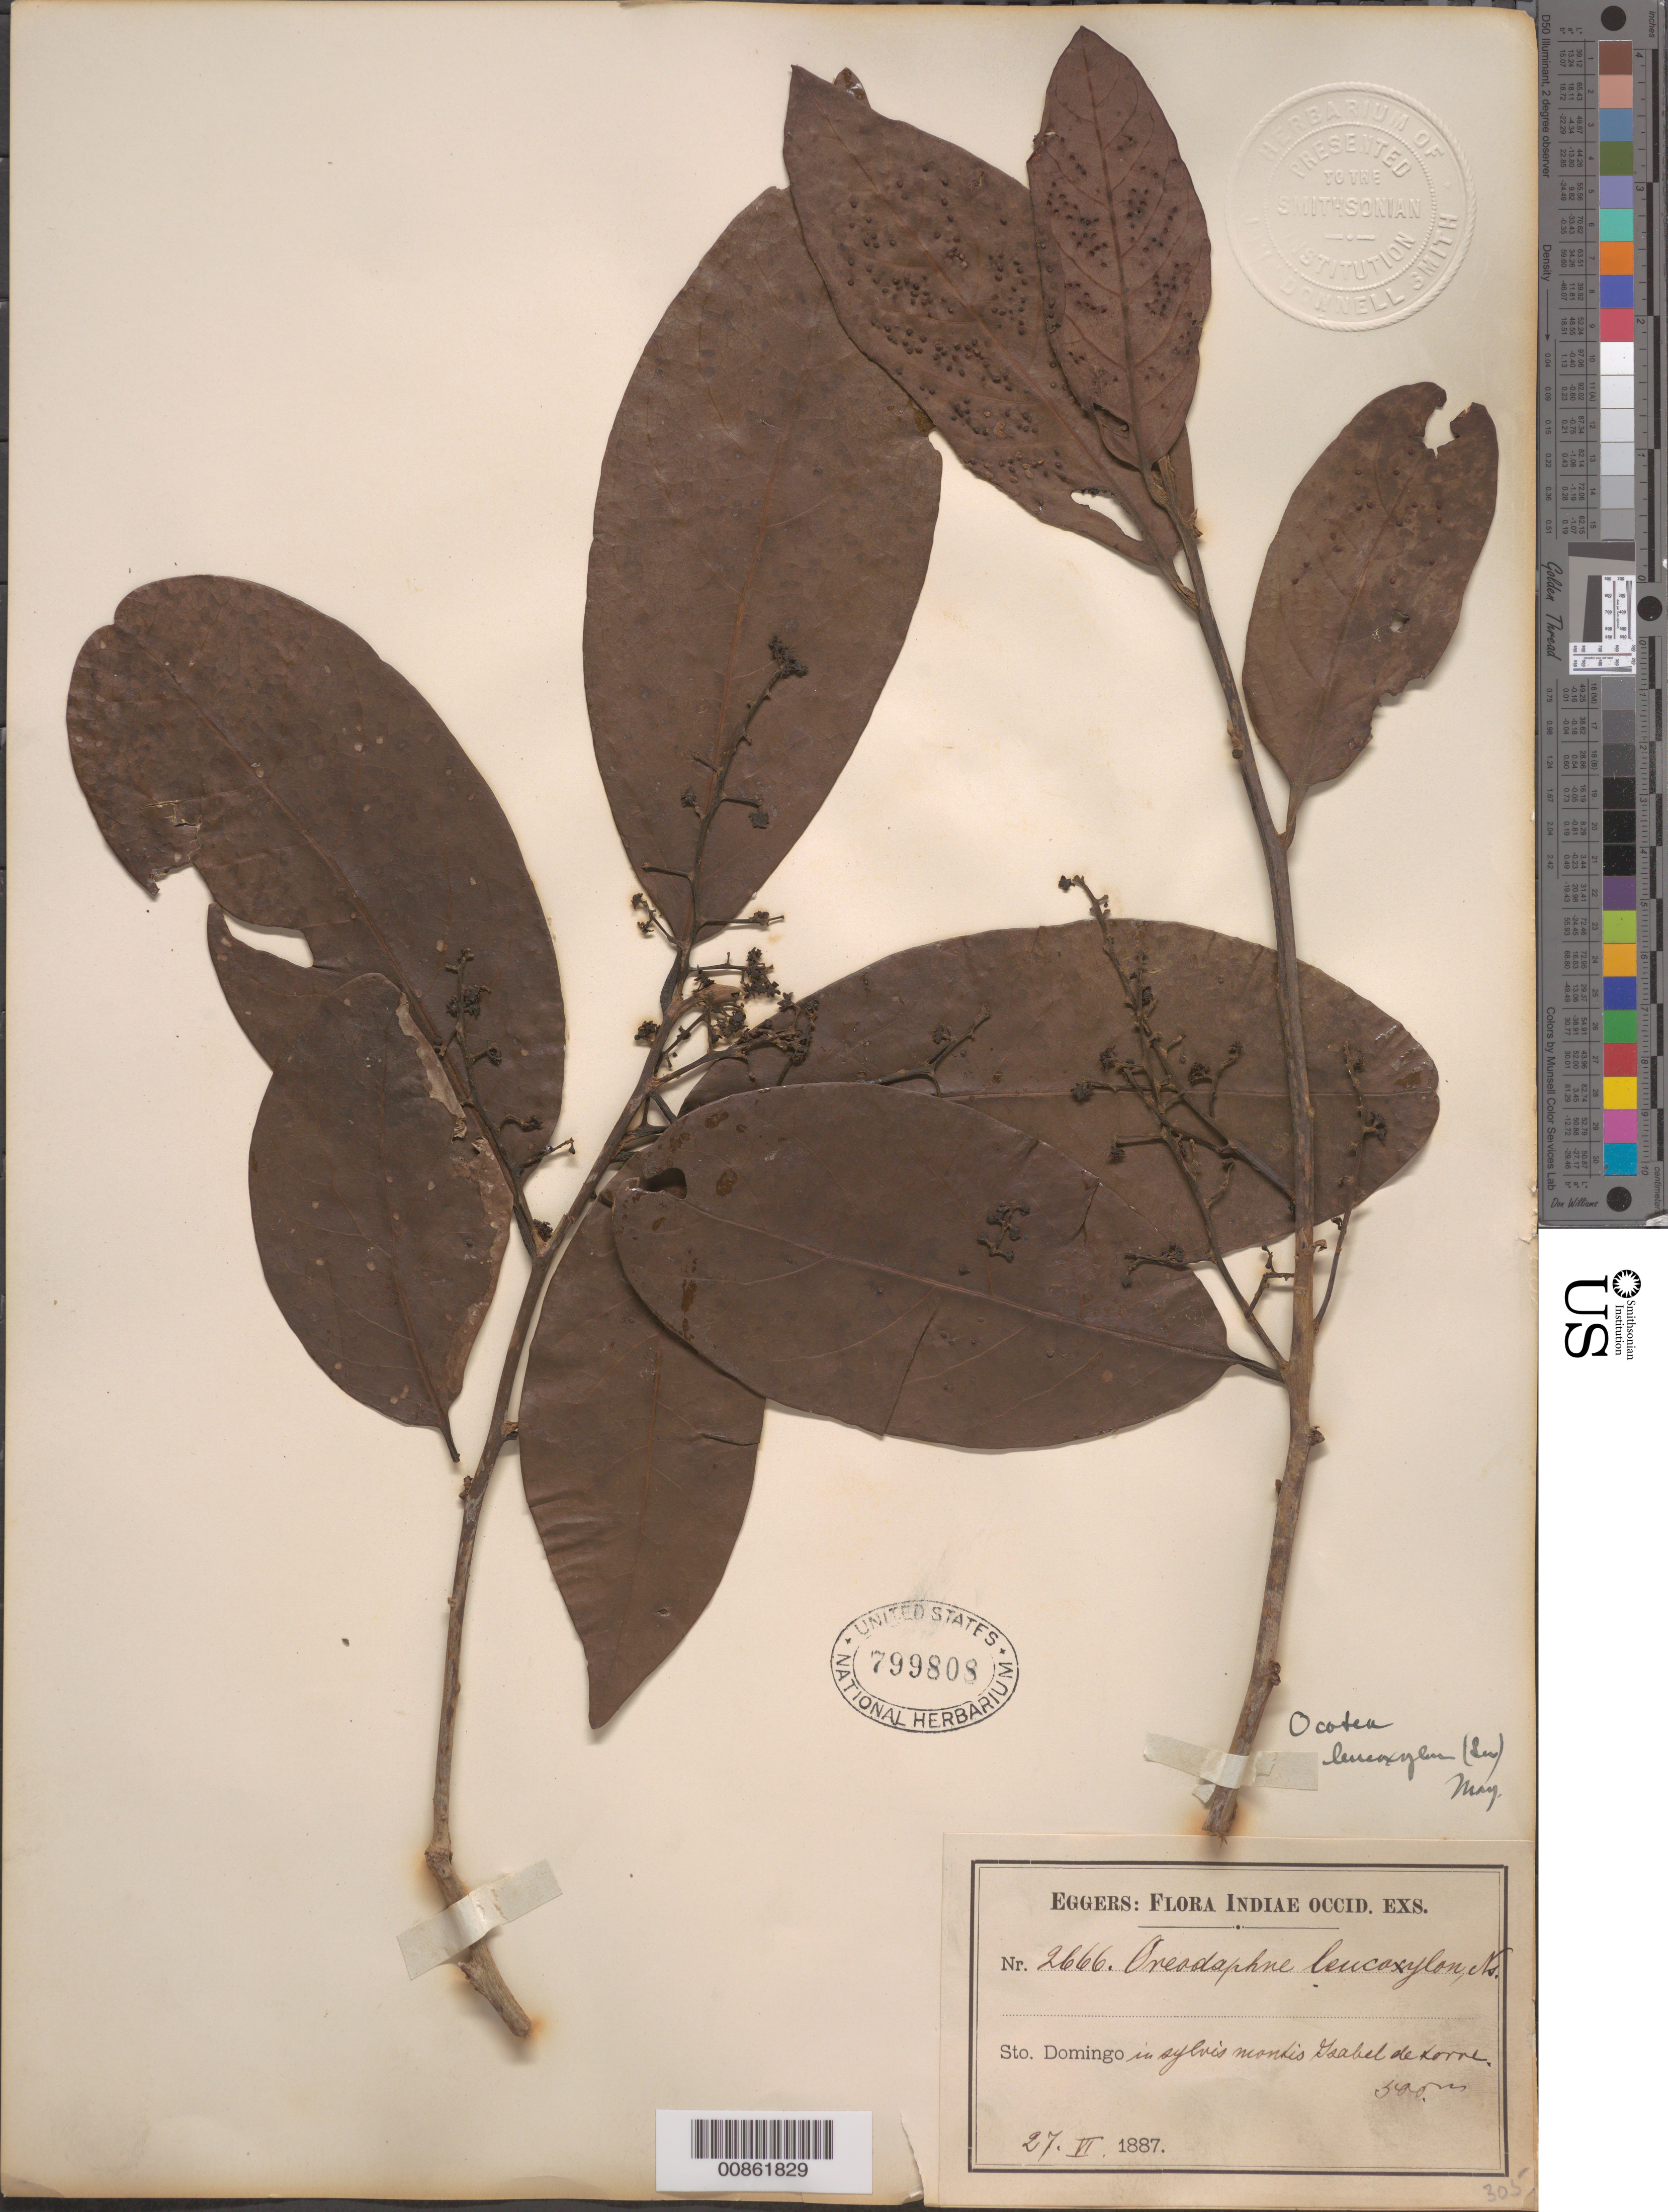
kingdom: Plantae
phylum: Tracheophyta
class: Magnoliopsida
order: Laurales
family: Lauraceae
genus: Ocotea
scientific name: Ocotea leucoxylon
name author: (Sw.) Laness.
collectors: H. F. A. von Eggers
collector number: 2666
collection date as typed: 27 Jun 1887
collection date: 1887-06-27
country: Dominican Republic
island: Hispaniola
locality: Sto. Domingo. Montis Isabel de Torre.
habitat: In sylvis.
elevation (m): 500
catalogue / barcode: US 799808